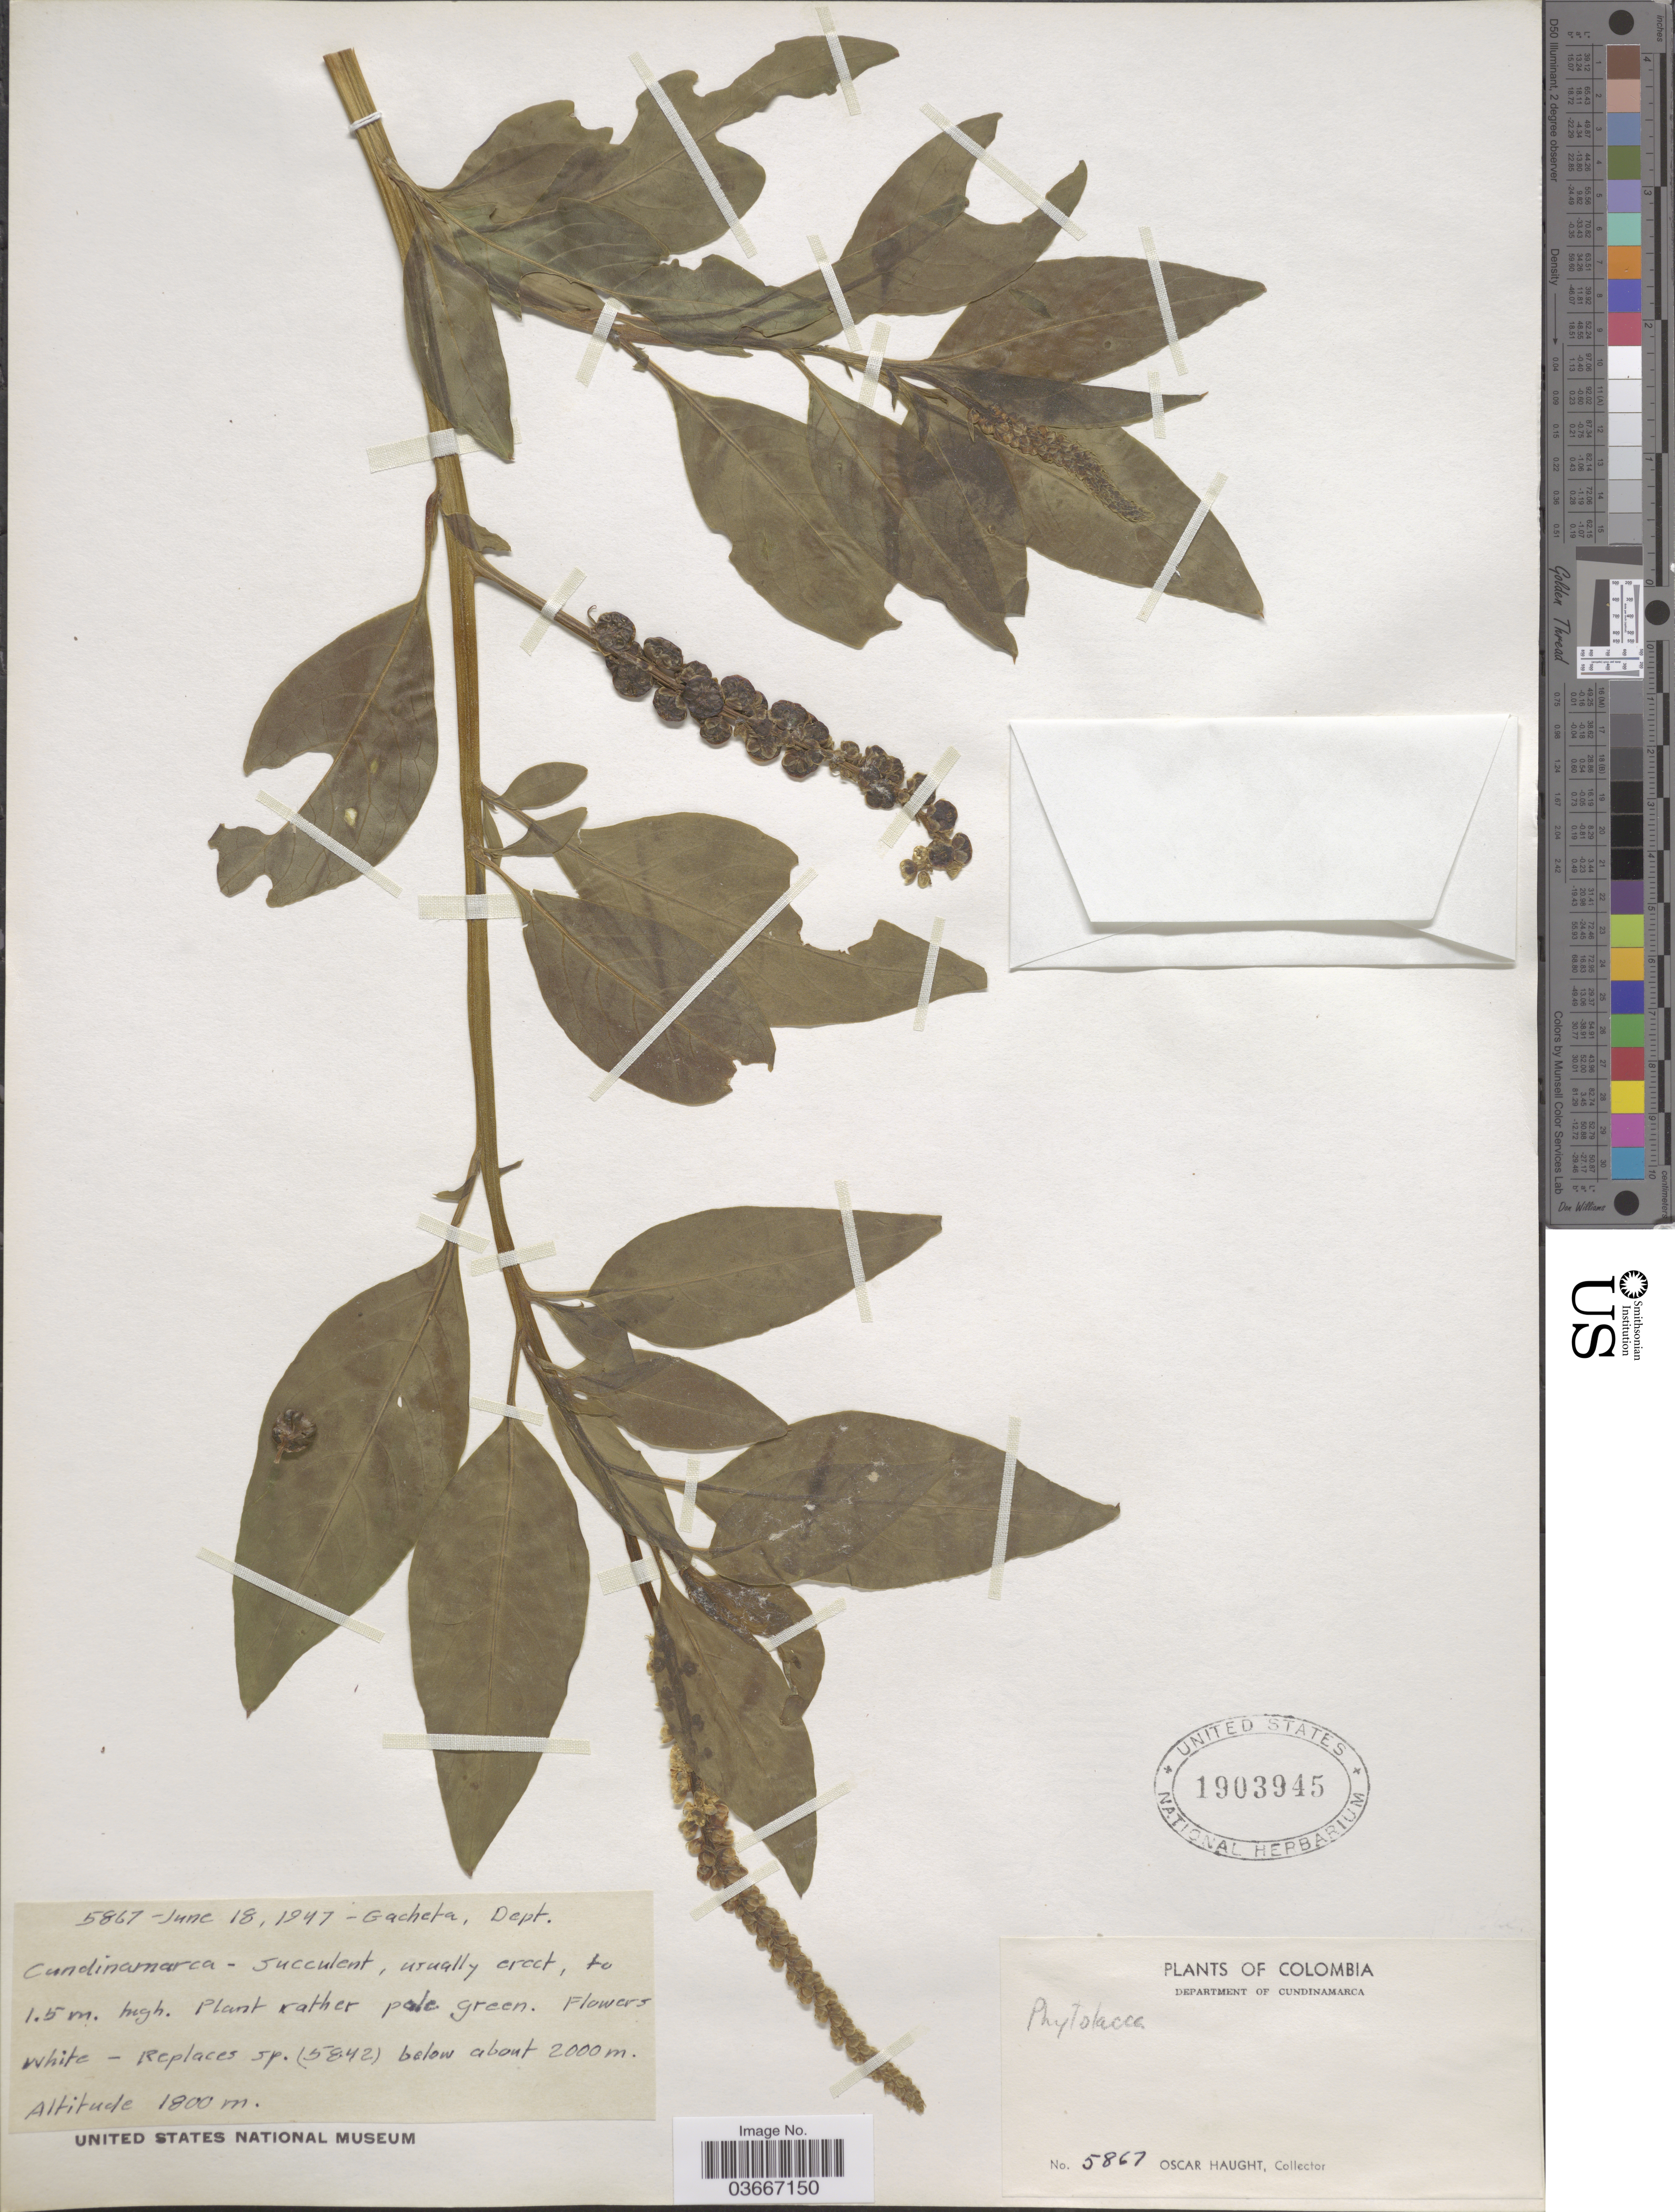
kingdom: Plantae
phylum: Tracheophyta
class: Magnoliopsida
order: Caryophyllales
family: Phytolaccaceae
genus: Phytolacca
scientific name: Phytolacca sp.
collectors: O. L. Haught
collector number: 5867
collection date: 1947-06-18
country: Colombia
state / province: Cundinamarca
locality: Gacheta, Department of Cundinamarca.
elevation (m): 1800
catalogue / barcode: US 1903945